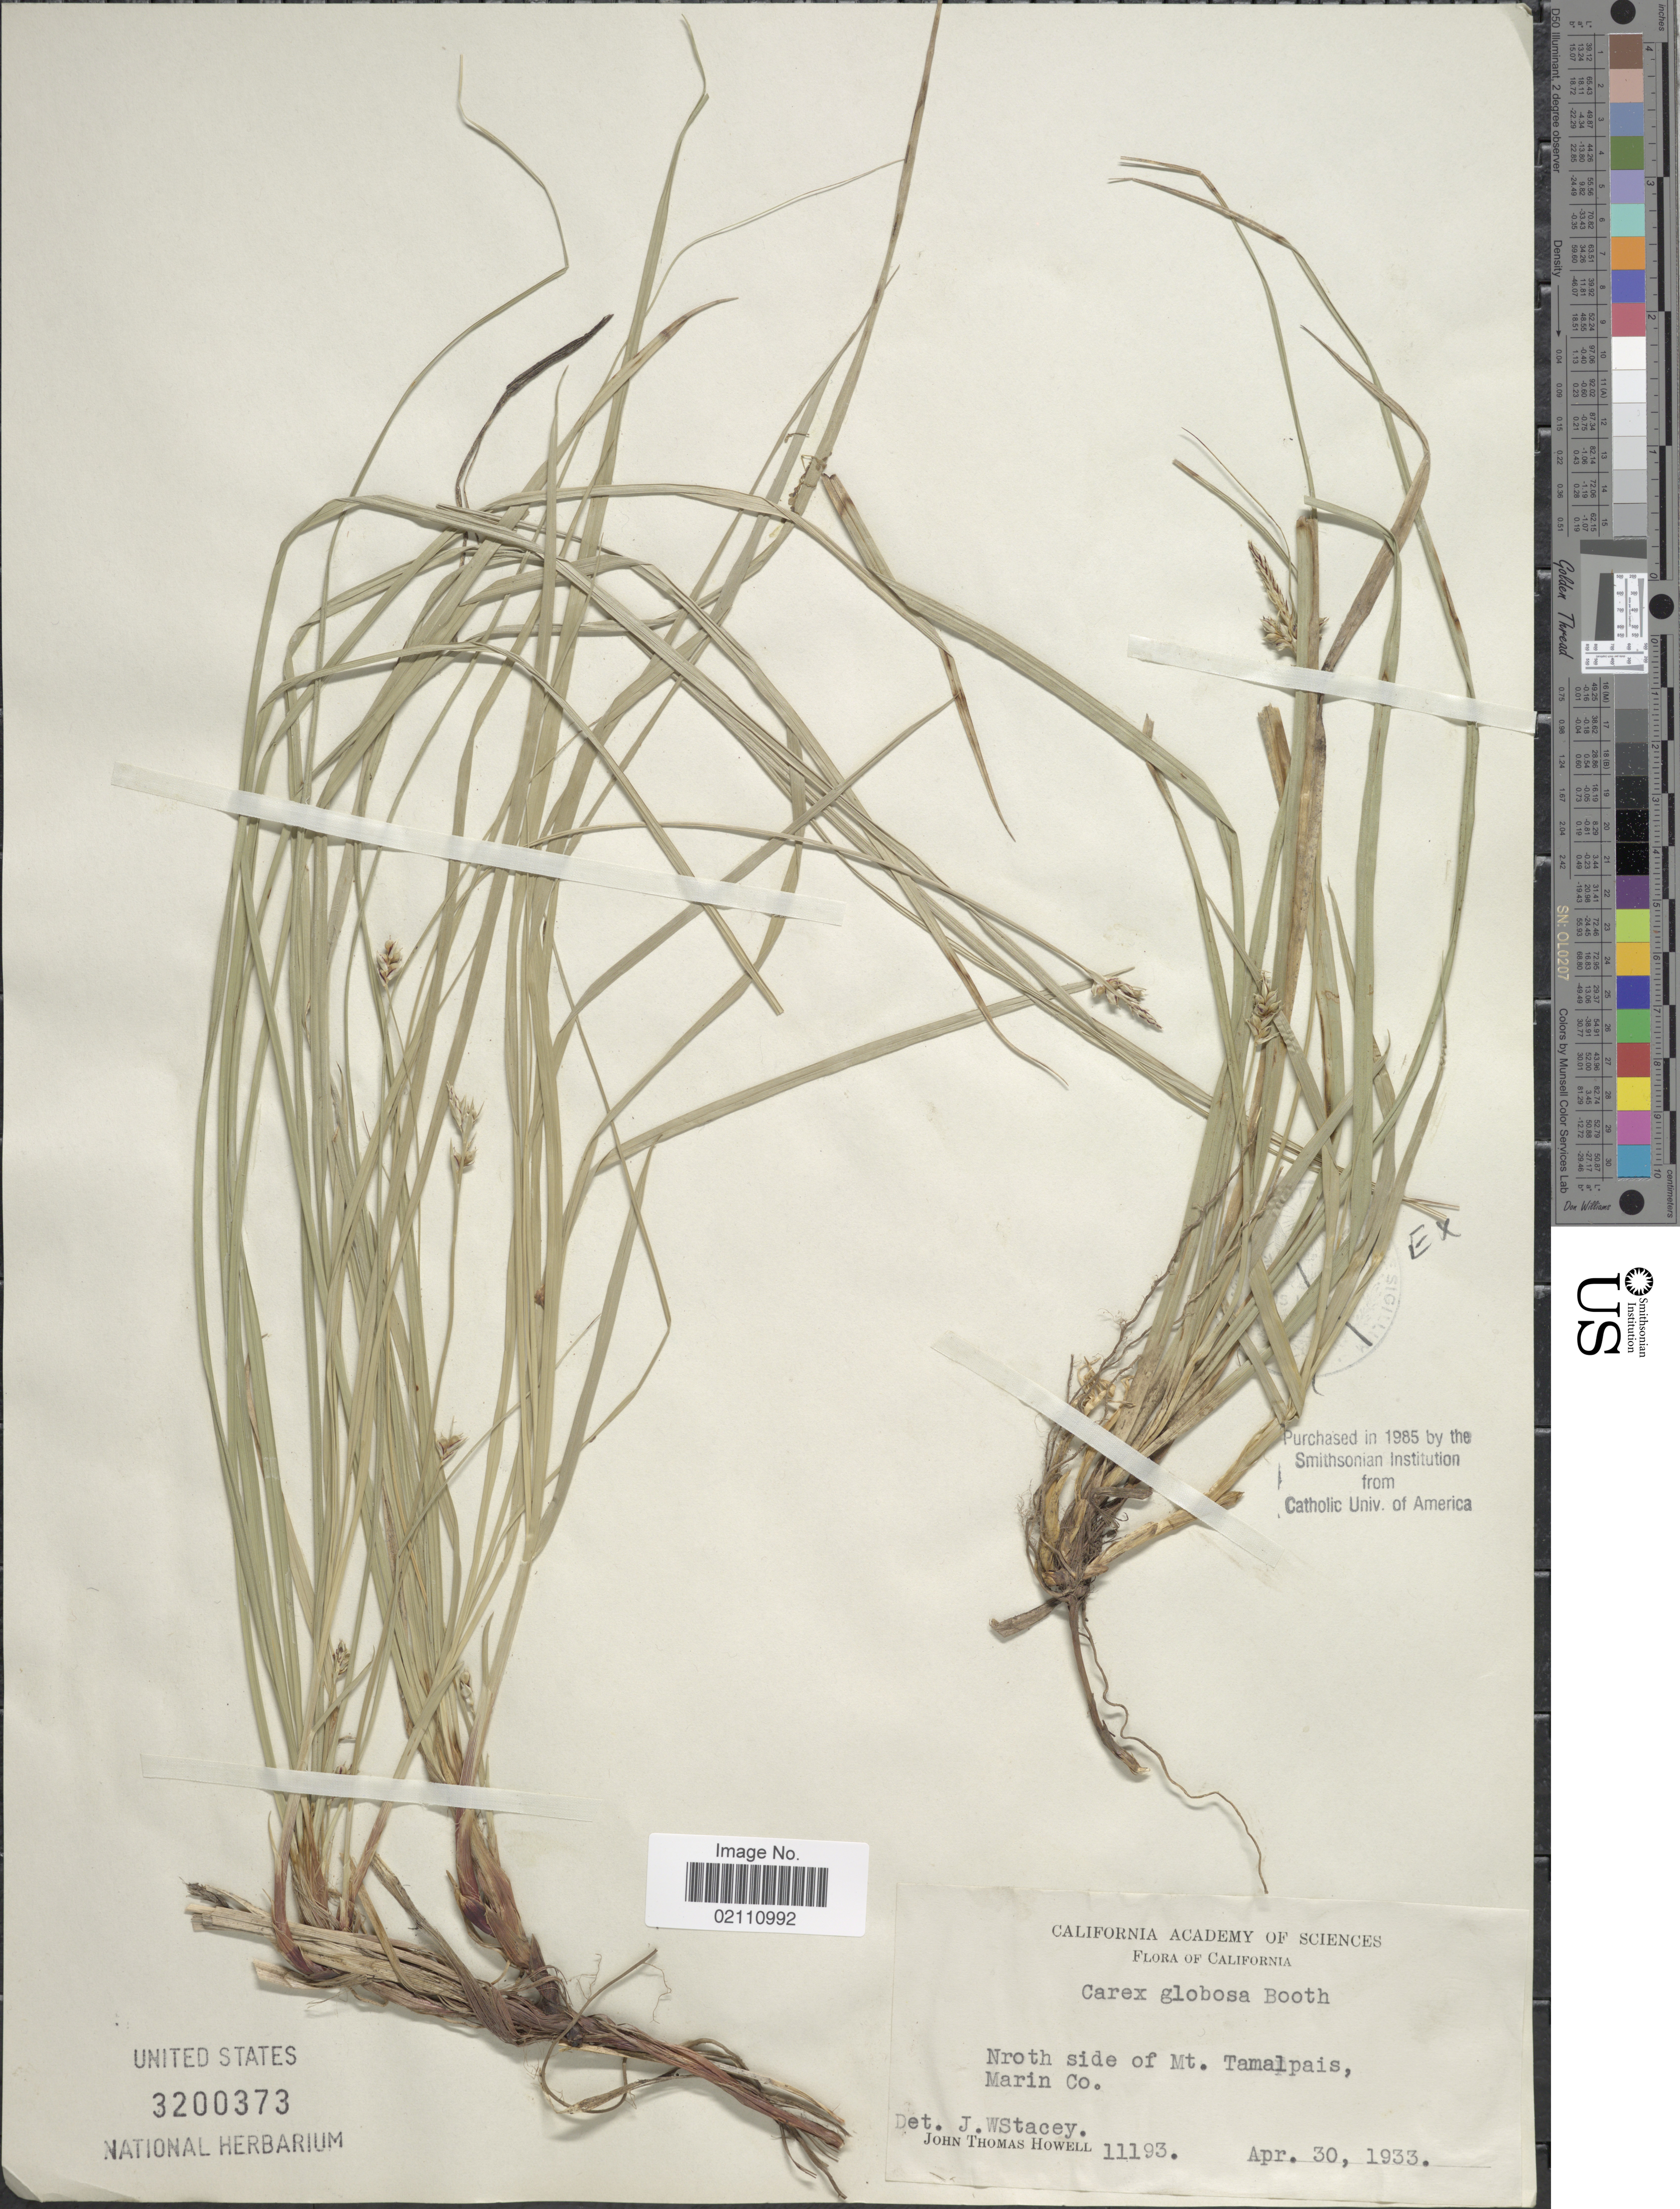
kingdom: Plantae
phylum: Tracheophyta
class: Liliopsida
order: Poales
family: Cyperaceae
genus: Carex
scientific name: Carex globosa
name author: Boott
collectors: J. T. Howell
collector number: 11193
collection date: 1933-04-30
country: United States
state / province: California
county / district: Marin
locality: North side of Mt. Tamalpais, Marin Co.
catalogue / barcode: US 3200373